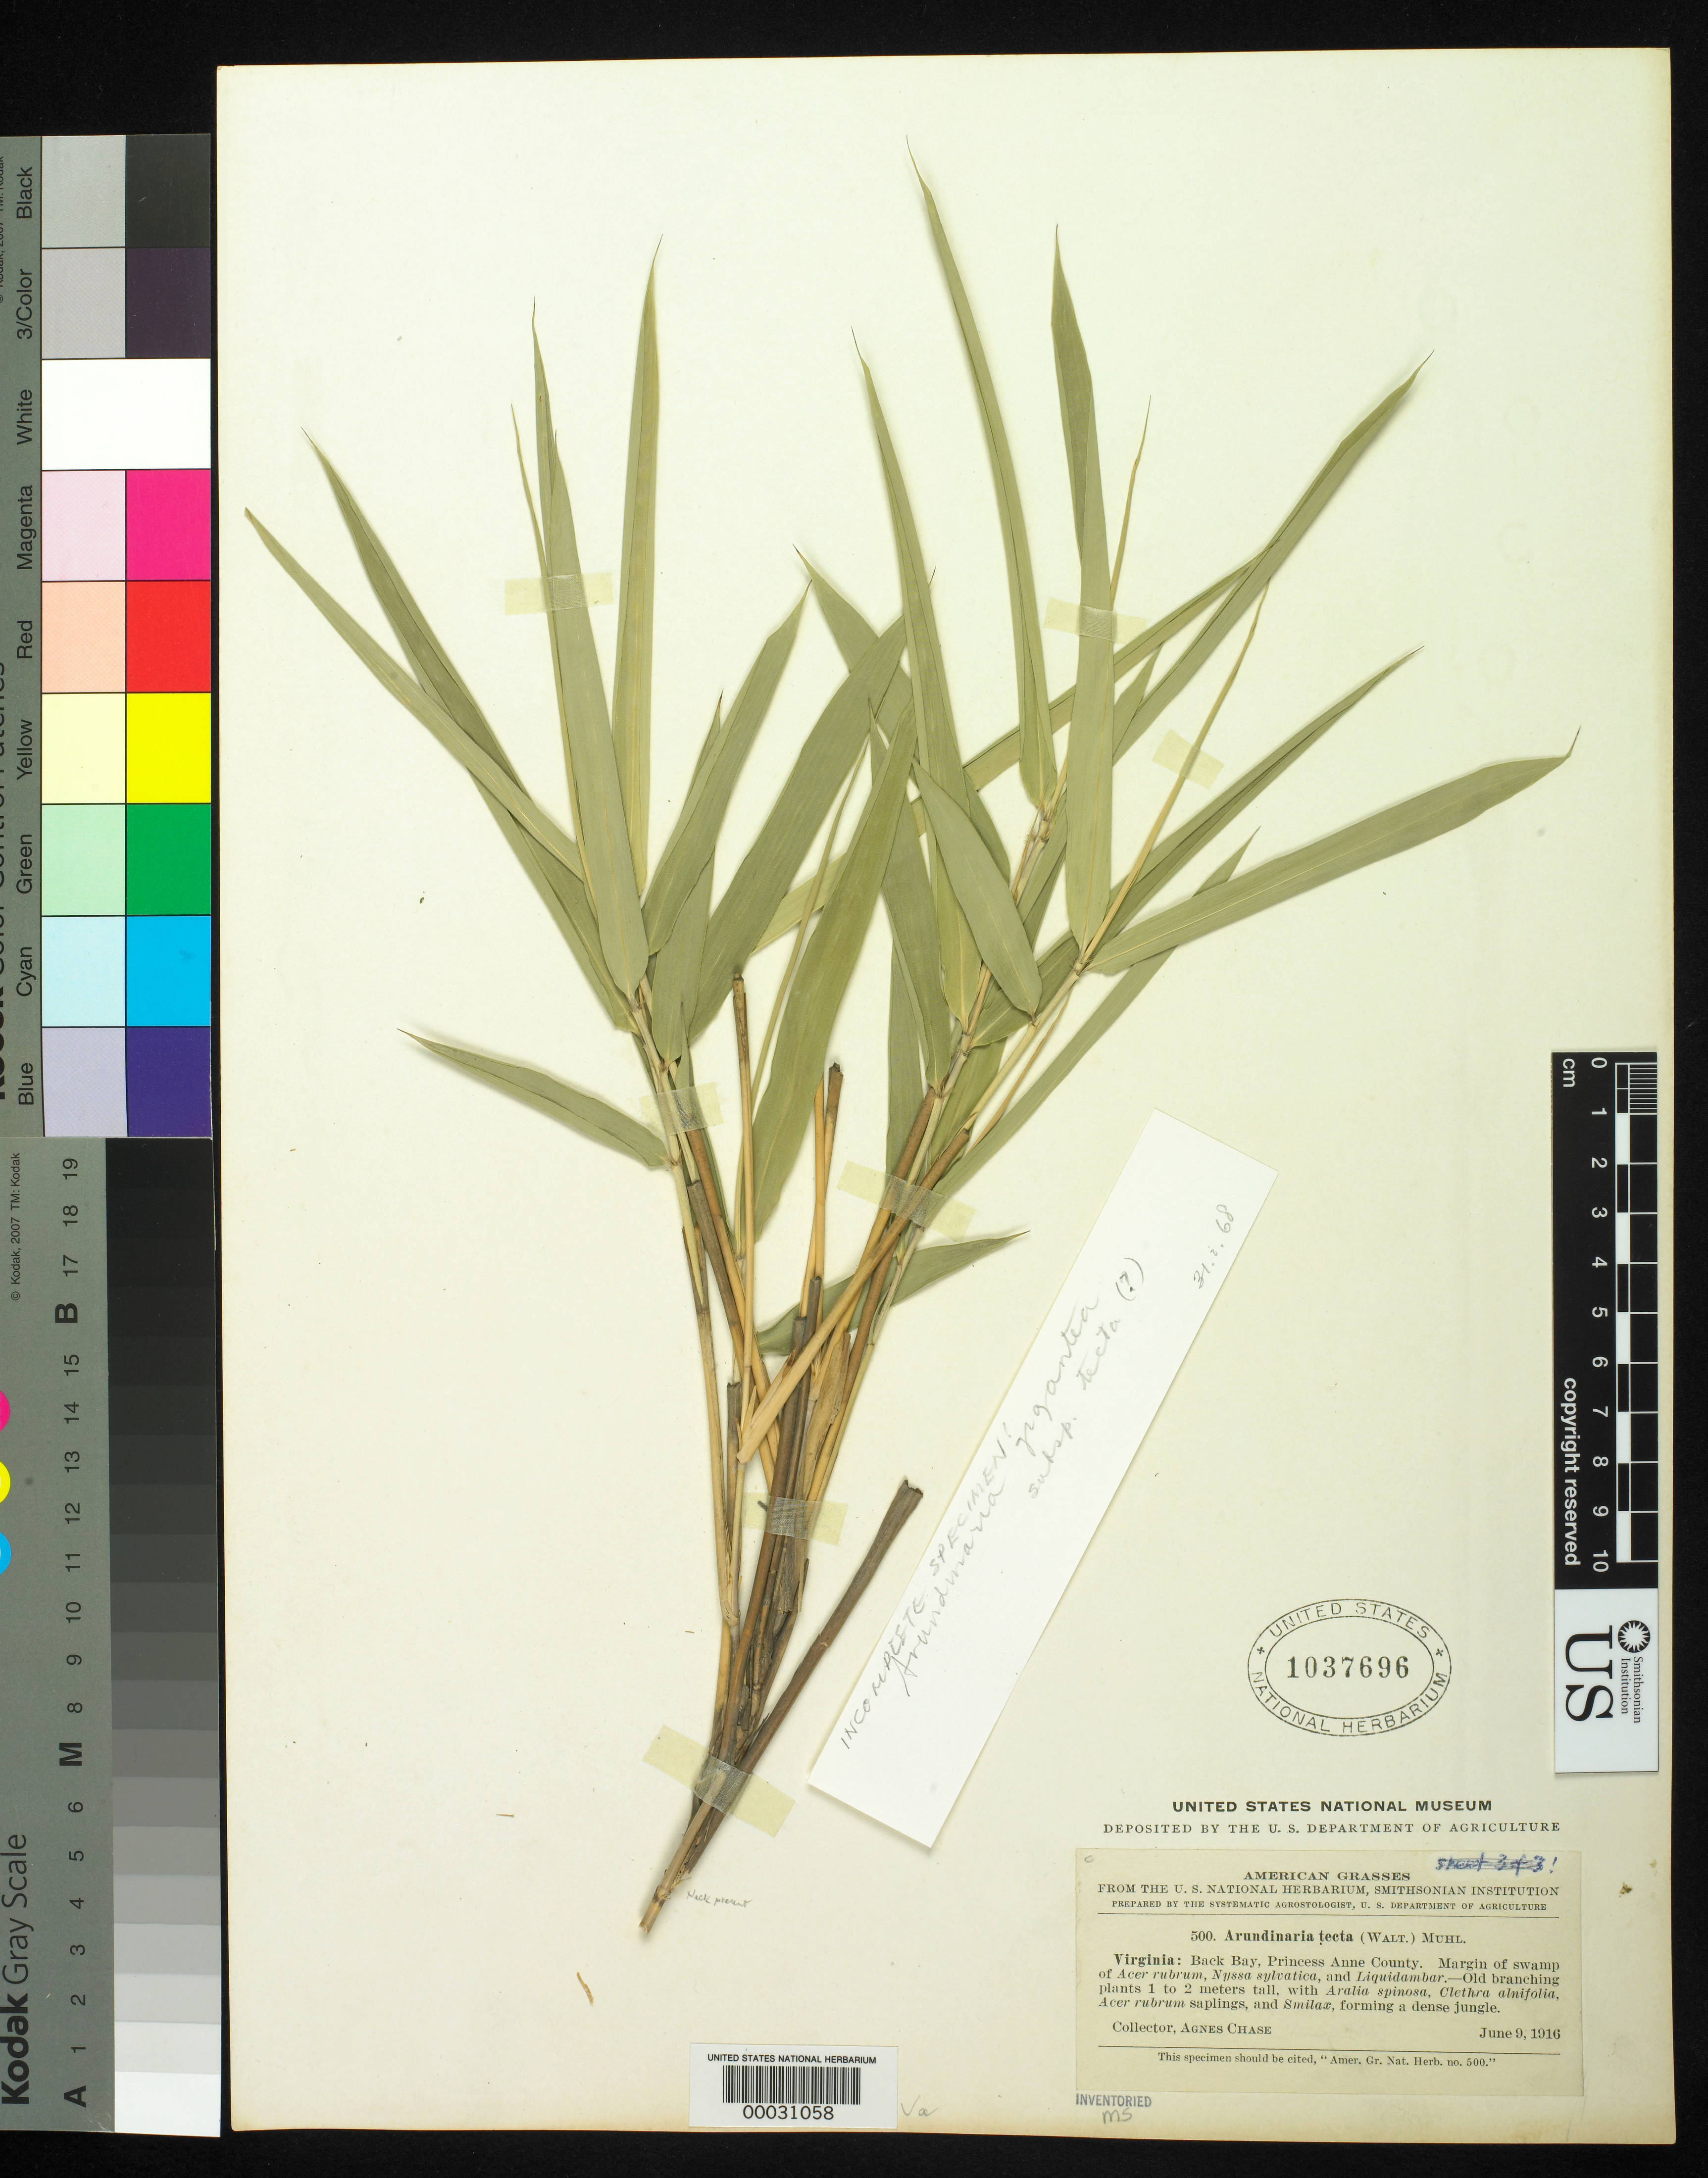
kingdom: Plantae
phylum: Tracheophyta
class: Liliopsida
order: Poales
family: Poaceae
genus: Arundinaria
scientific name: Arundinaria tecta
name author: (Walter) Muhl.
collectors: A. Chase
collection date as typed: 09 Jun 1916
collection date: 1916-06-09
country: United States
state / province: Virginia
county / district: City of Virginia Beach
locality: Black Bay, Princess Anne County is now part of Virginia Beach City.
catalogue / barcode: US 1037696